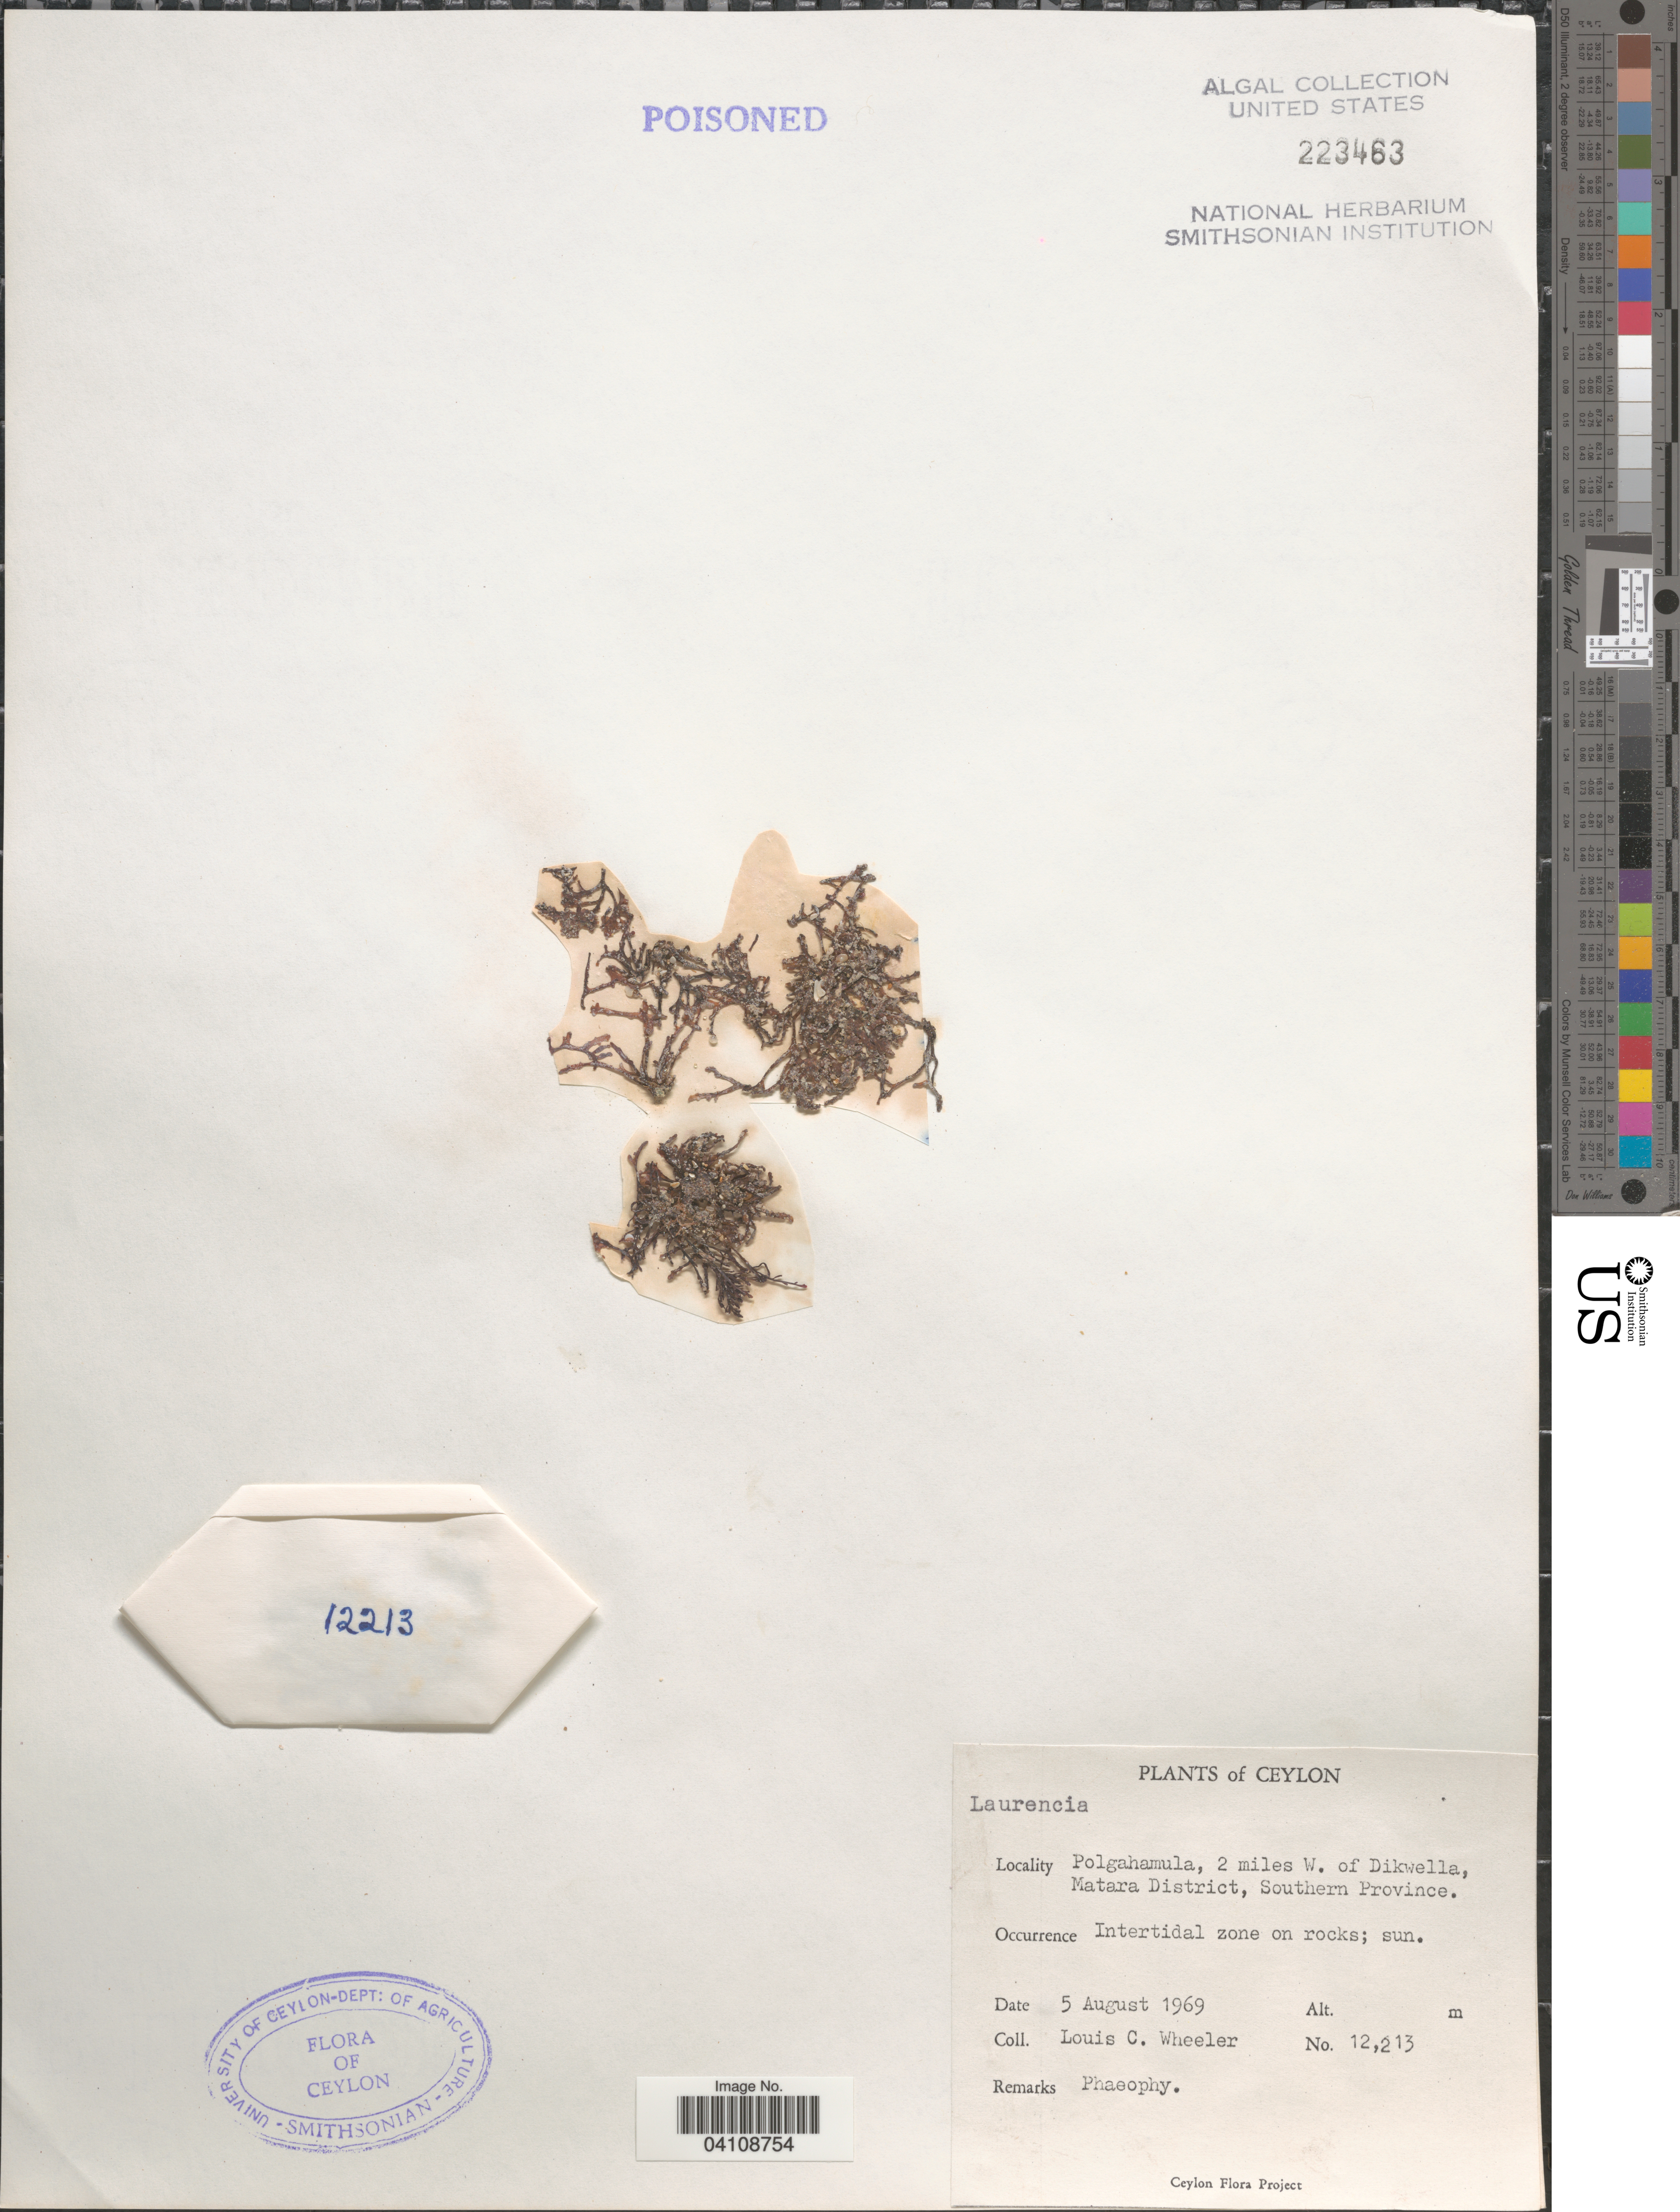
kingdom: Plantae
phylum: Rhodophyta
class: Florideophyceae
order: Ceramiales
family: Rhodomelaceae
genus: Laurencia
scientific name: Laurencia sp.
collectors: L. C. Wheeler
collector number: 12213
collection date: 1969-08-05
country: Sri Lanka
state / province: Southern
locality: Polgahamula, 2 miles W. of Dikwella, Matara District.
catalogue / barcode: US 223463